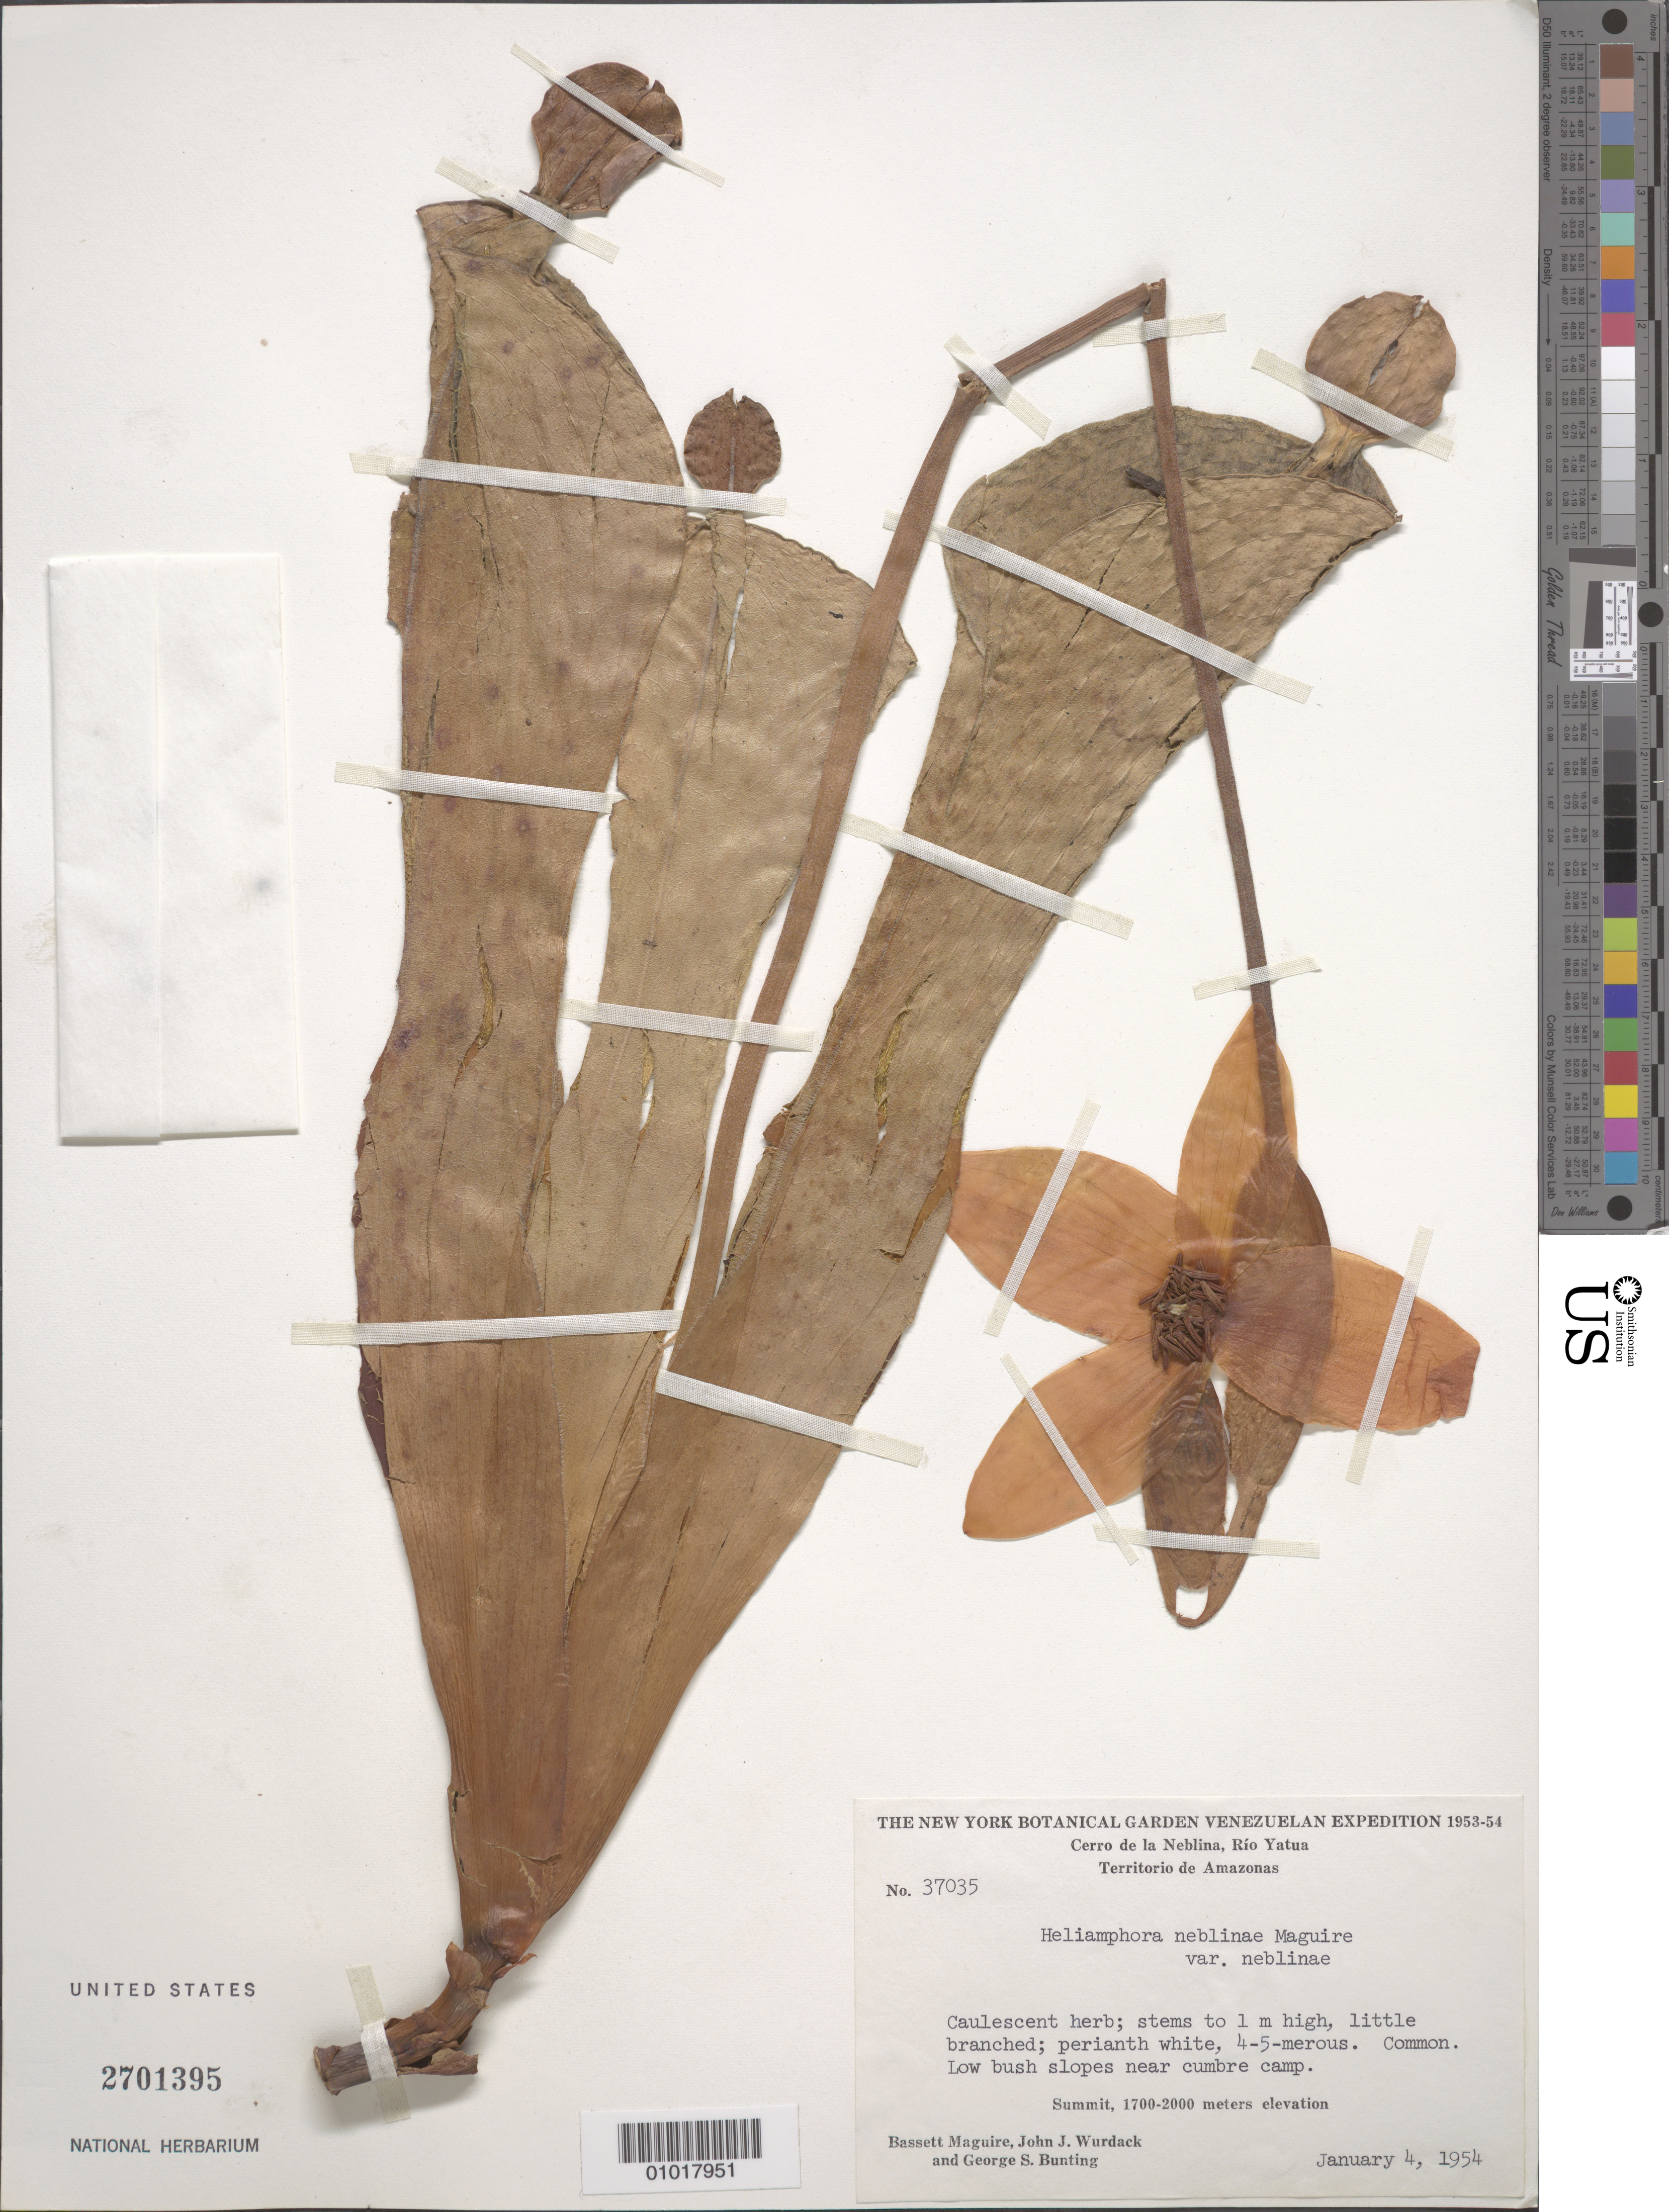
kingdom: Plantae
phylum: Tracheophyta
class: Magnoliopsida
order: Ericales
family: Sarraceniaceae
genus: Heliamphora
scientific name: Heliamphora neblinae var. neblinae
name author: Maguire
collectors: B. Maguire, J. J. Wurdack & G. S. Bunting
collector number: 37035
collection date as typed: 4-Jan-54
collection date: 1954-01-04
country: Venezuela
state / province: Amazonas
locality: Cerro de la Neblina, Rio Yatua.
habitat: Summit. Low bush slopes near cumbre camp.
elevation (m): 1700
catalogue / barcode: US 2701395